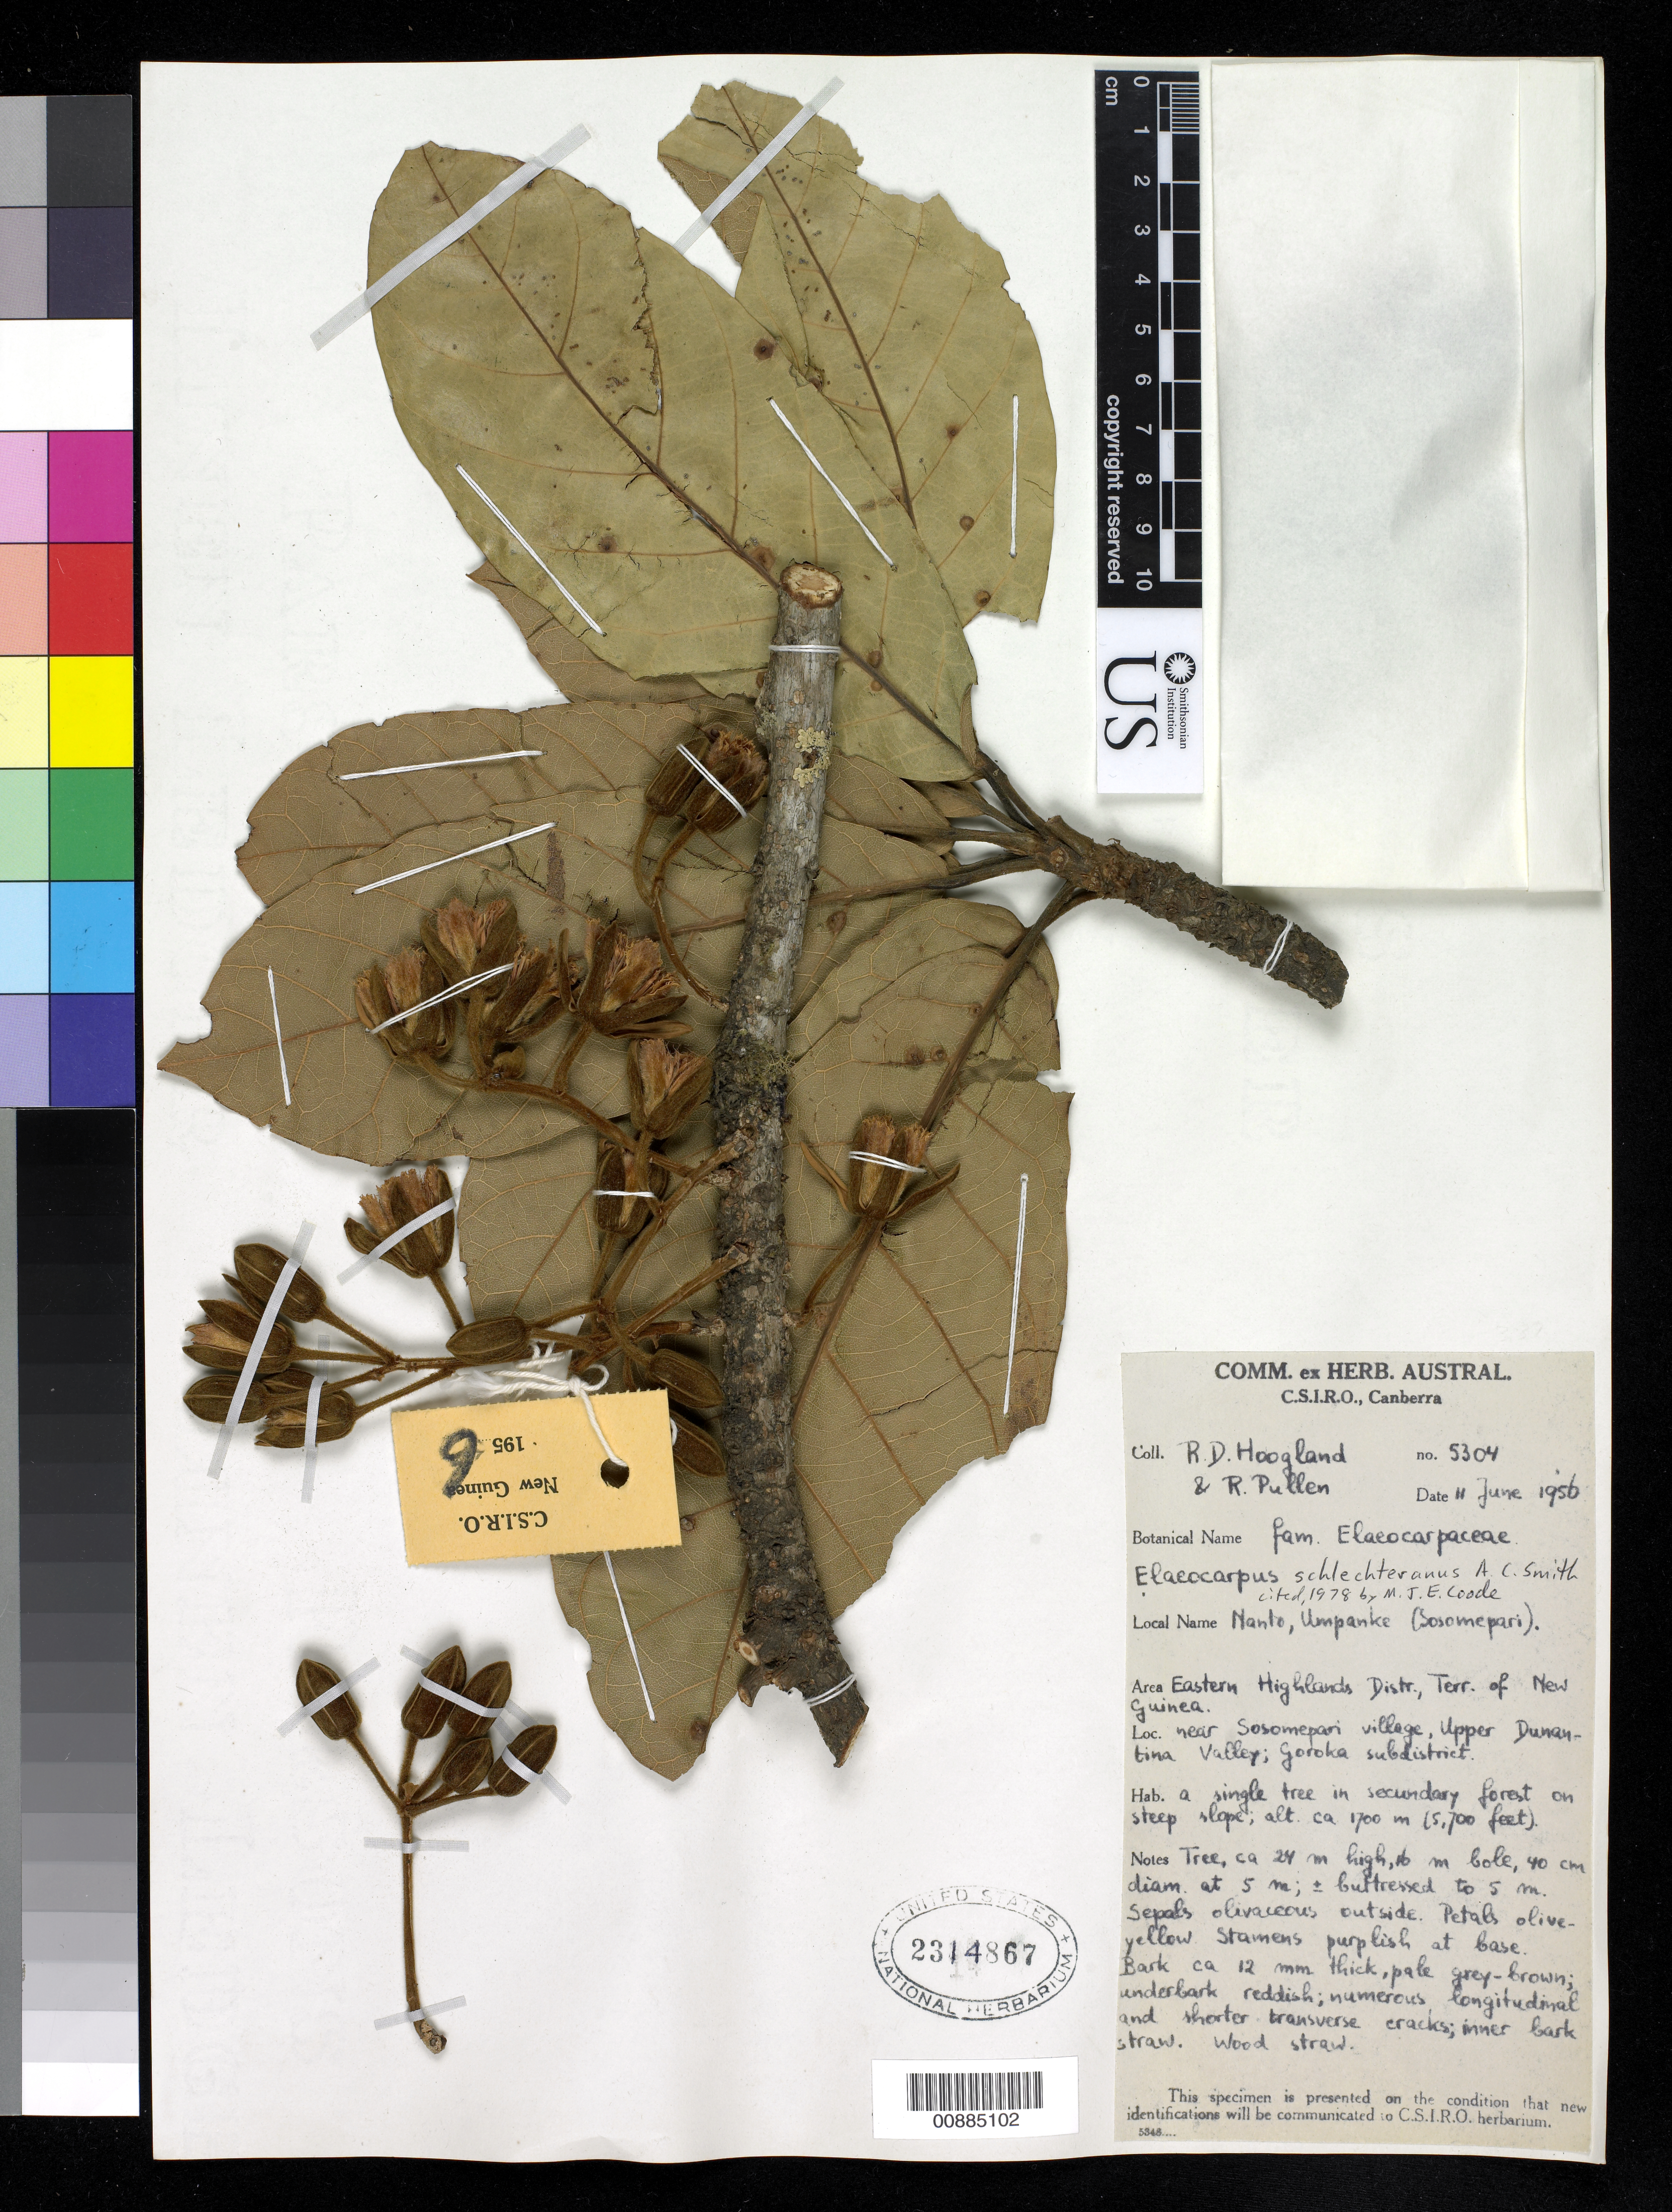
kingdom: Plantae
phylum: Tracheophyta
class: Magnoliopsida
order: Oxalidales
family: Elaeocarpaceae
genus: Elaeocarpus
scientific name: Elaeocarpus schlechterianus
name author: A.C. Sm.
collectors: R. D. Hoogland & R. Pullen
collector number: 5304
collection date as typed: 11 Jun 1956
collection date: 1956-06-11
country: Papua New Guinea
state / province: Eastern Highlands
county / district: Goroka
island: New Guinea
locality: Upper Dunantina Valley near Sosomepan village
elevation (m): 1737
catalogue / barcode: US 2314867